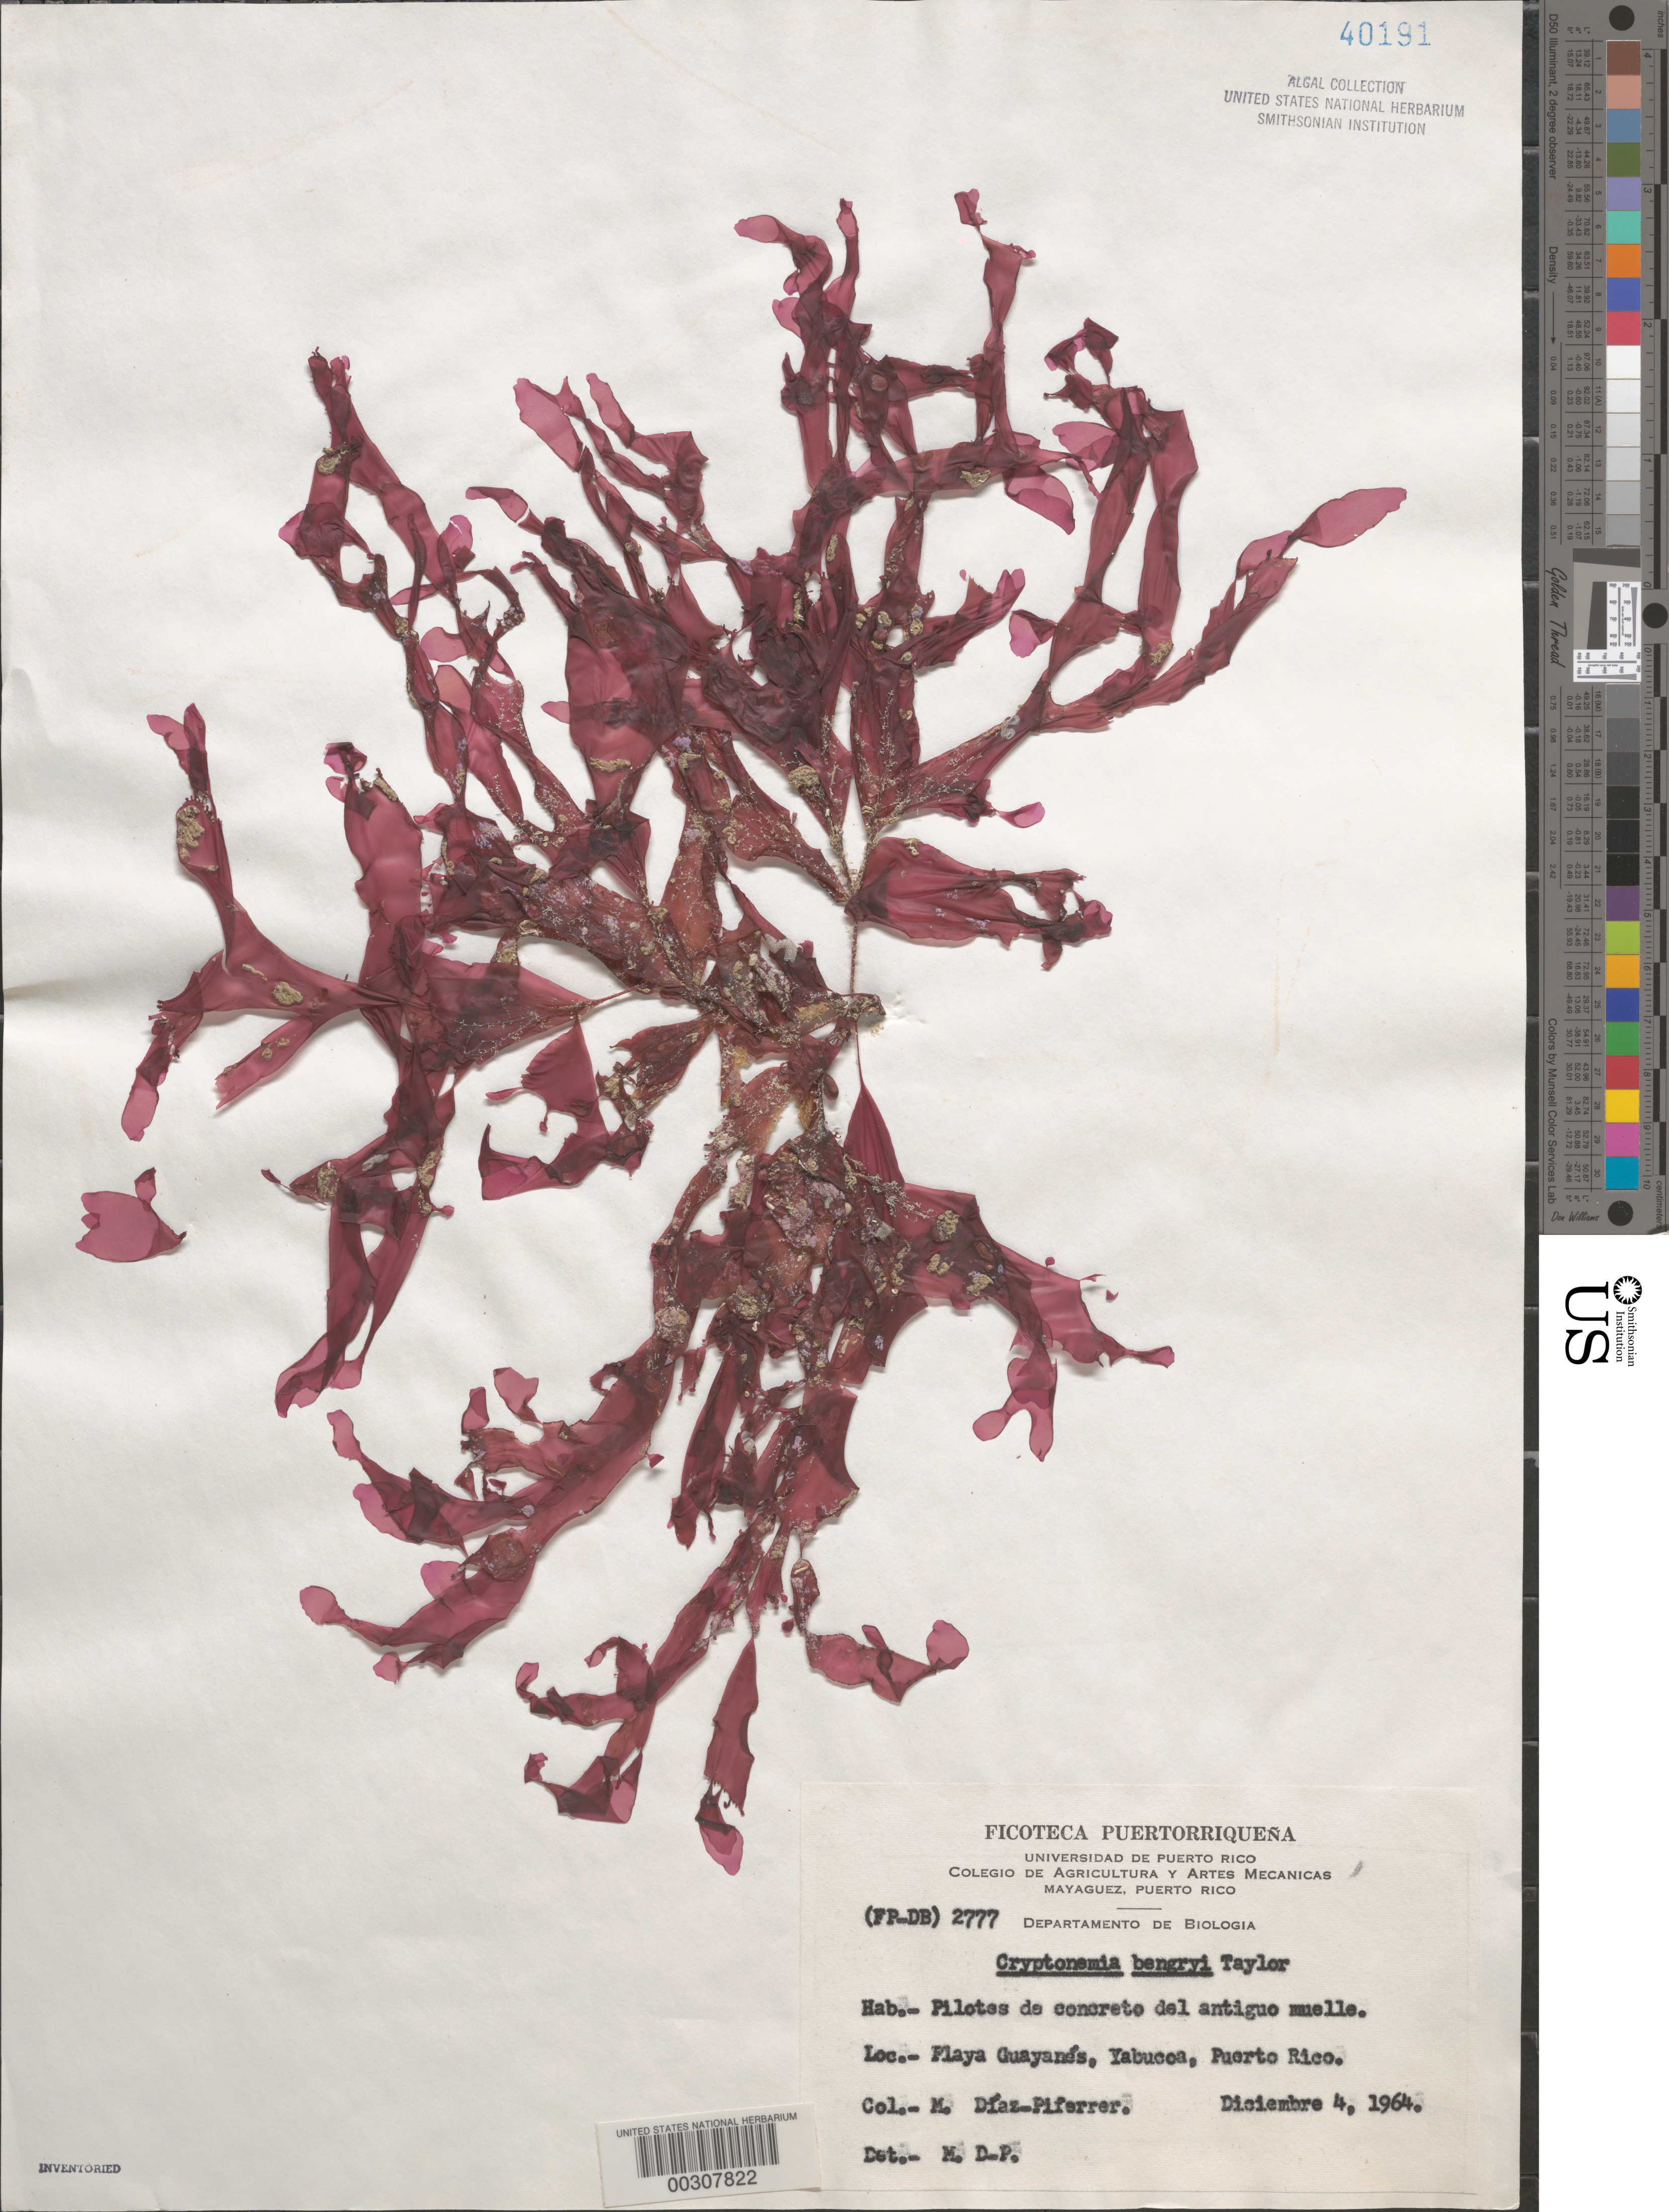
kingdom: Plantae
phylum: Rhodophyta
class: Florideophyceae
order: Halymeniales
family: Halymeniaceae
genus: Cryptonemia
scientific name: Cryptonemia bengryi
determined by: Diaz-Piferrer, M.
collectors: M. Diaz-Piferrer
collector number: (fp-db) 2777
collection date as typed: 04 Dec 1964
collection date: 1964-12-04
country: Puerto Rico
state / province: Yabucoa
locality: Playa Guayanes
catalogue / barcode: US 40191